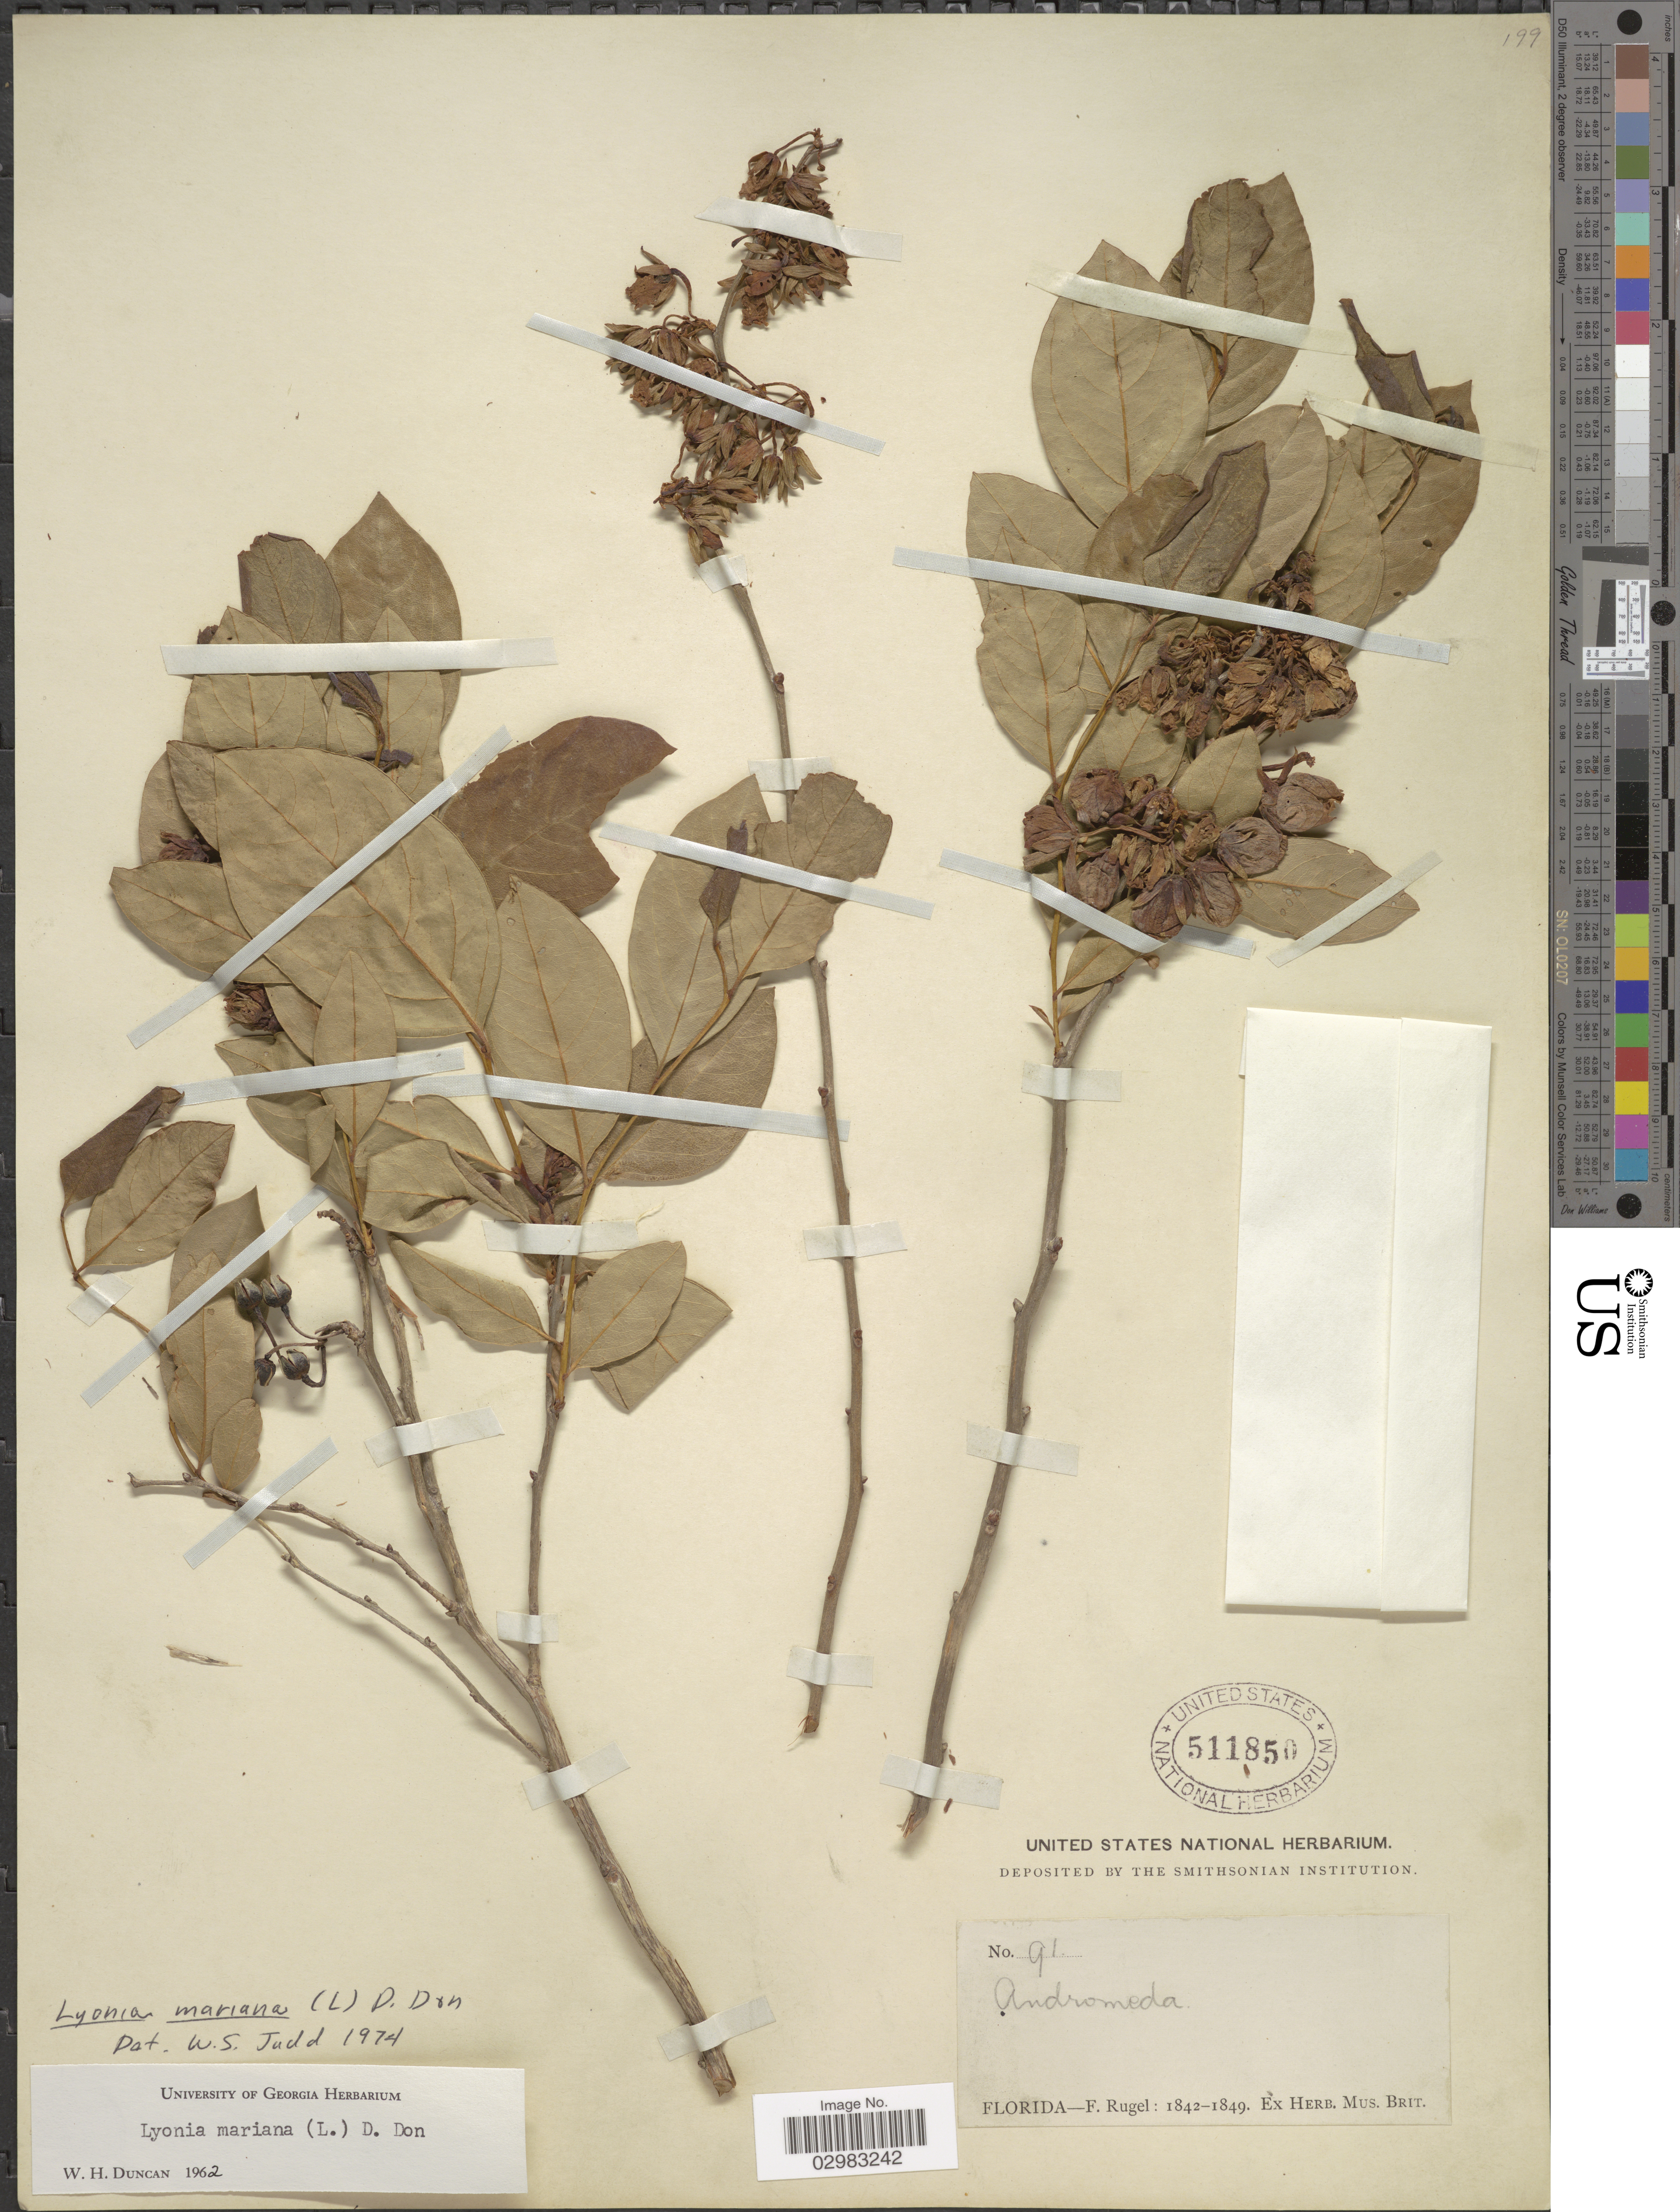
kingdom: Plantae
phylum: Tracheophyta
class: Magnoliopsida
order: Ericales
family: Ericaceae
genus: Lyonia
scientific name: Lyonia mariana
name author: (L.) D. Don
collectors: F. Rugel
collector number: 91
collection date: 1842/1849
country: United States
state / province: Florida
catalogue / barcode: US 511850